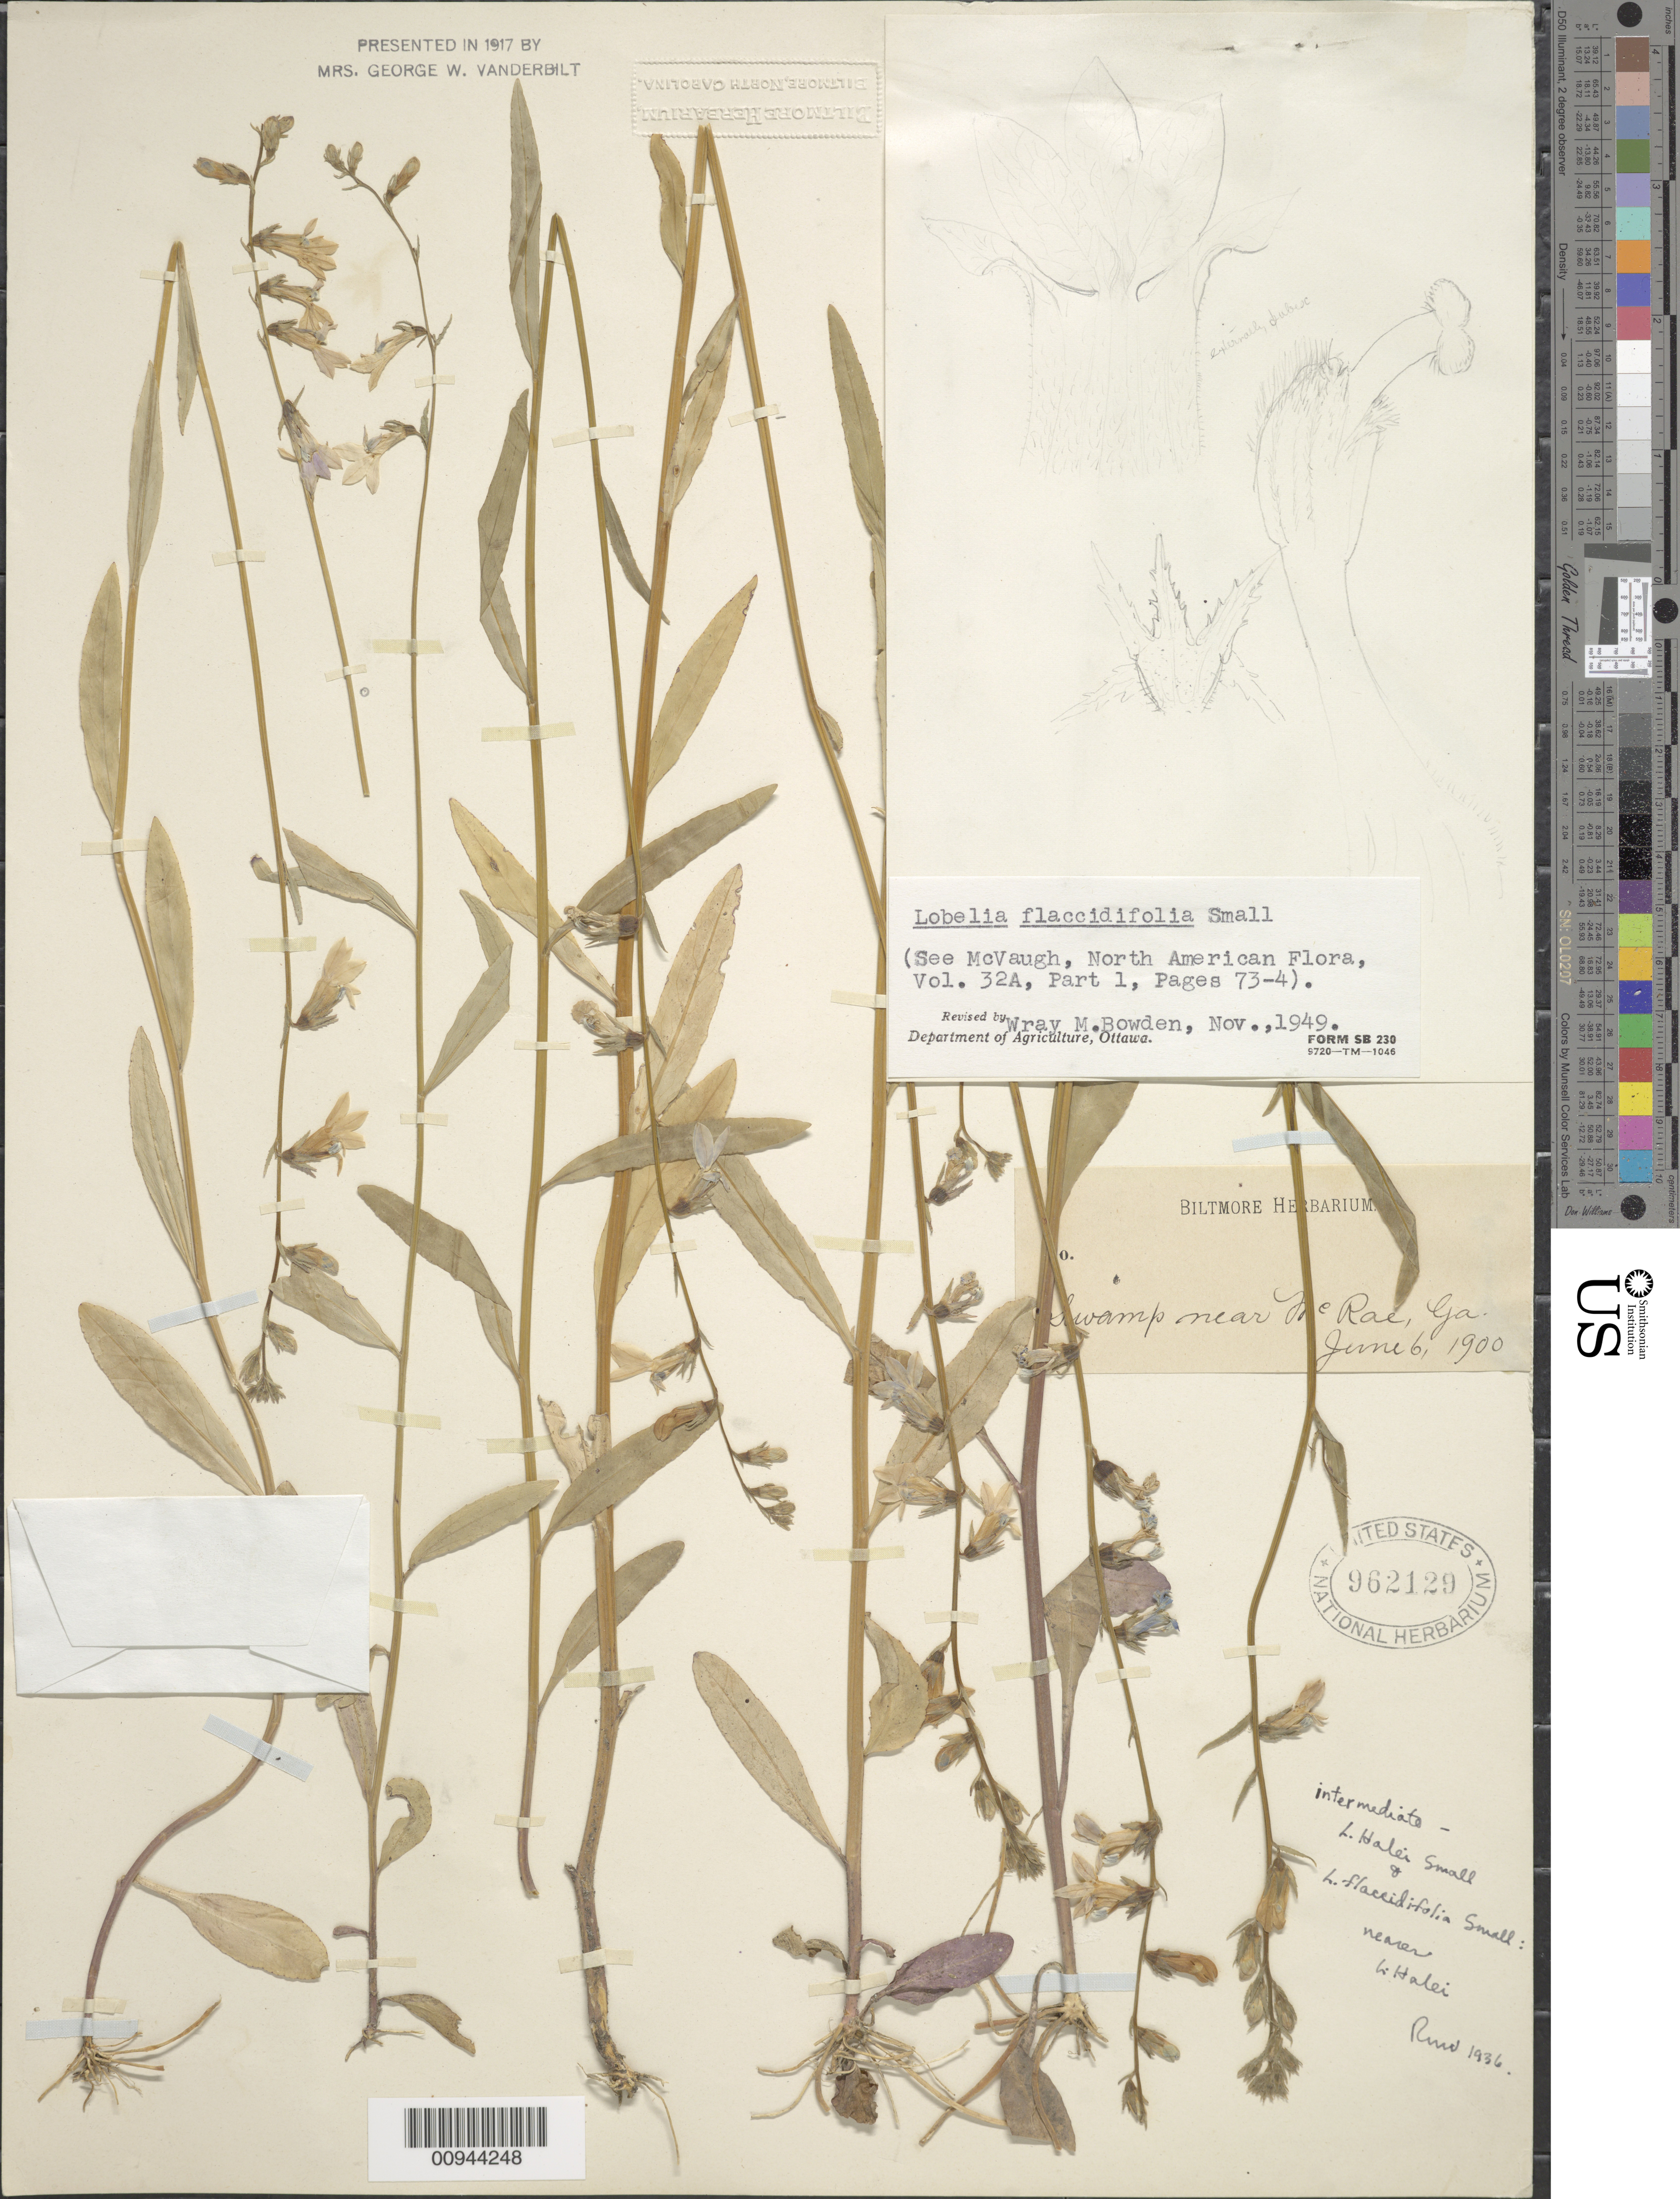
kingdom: Plantae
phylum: Tracheophyta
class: Magnoliopsida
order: Asterales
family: Campanulaceae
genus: Lobelia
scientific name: Lobelia flaccidifolia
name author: Small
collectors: ex herb. Biltmore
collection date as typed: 6 Jun 1900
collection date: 1900-06-06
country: United States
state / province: Georgia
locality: McRae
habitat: swamp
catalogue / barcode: US 962129